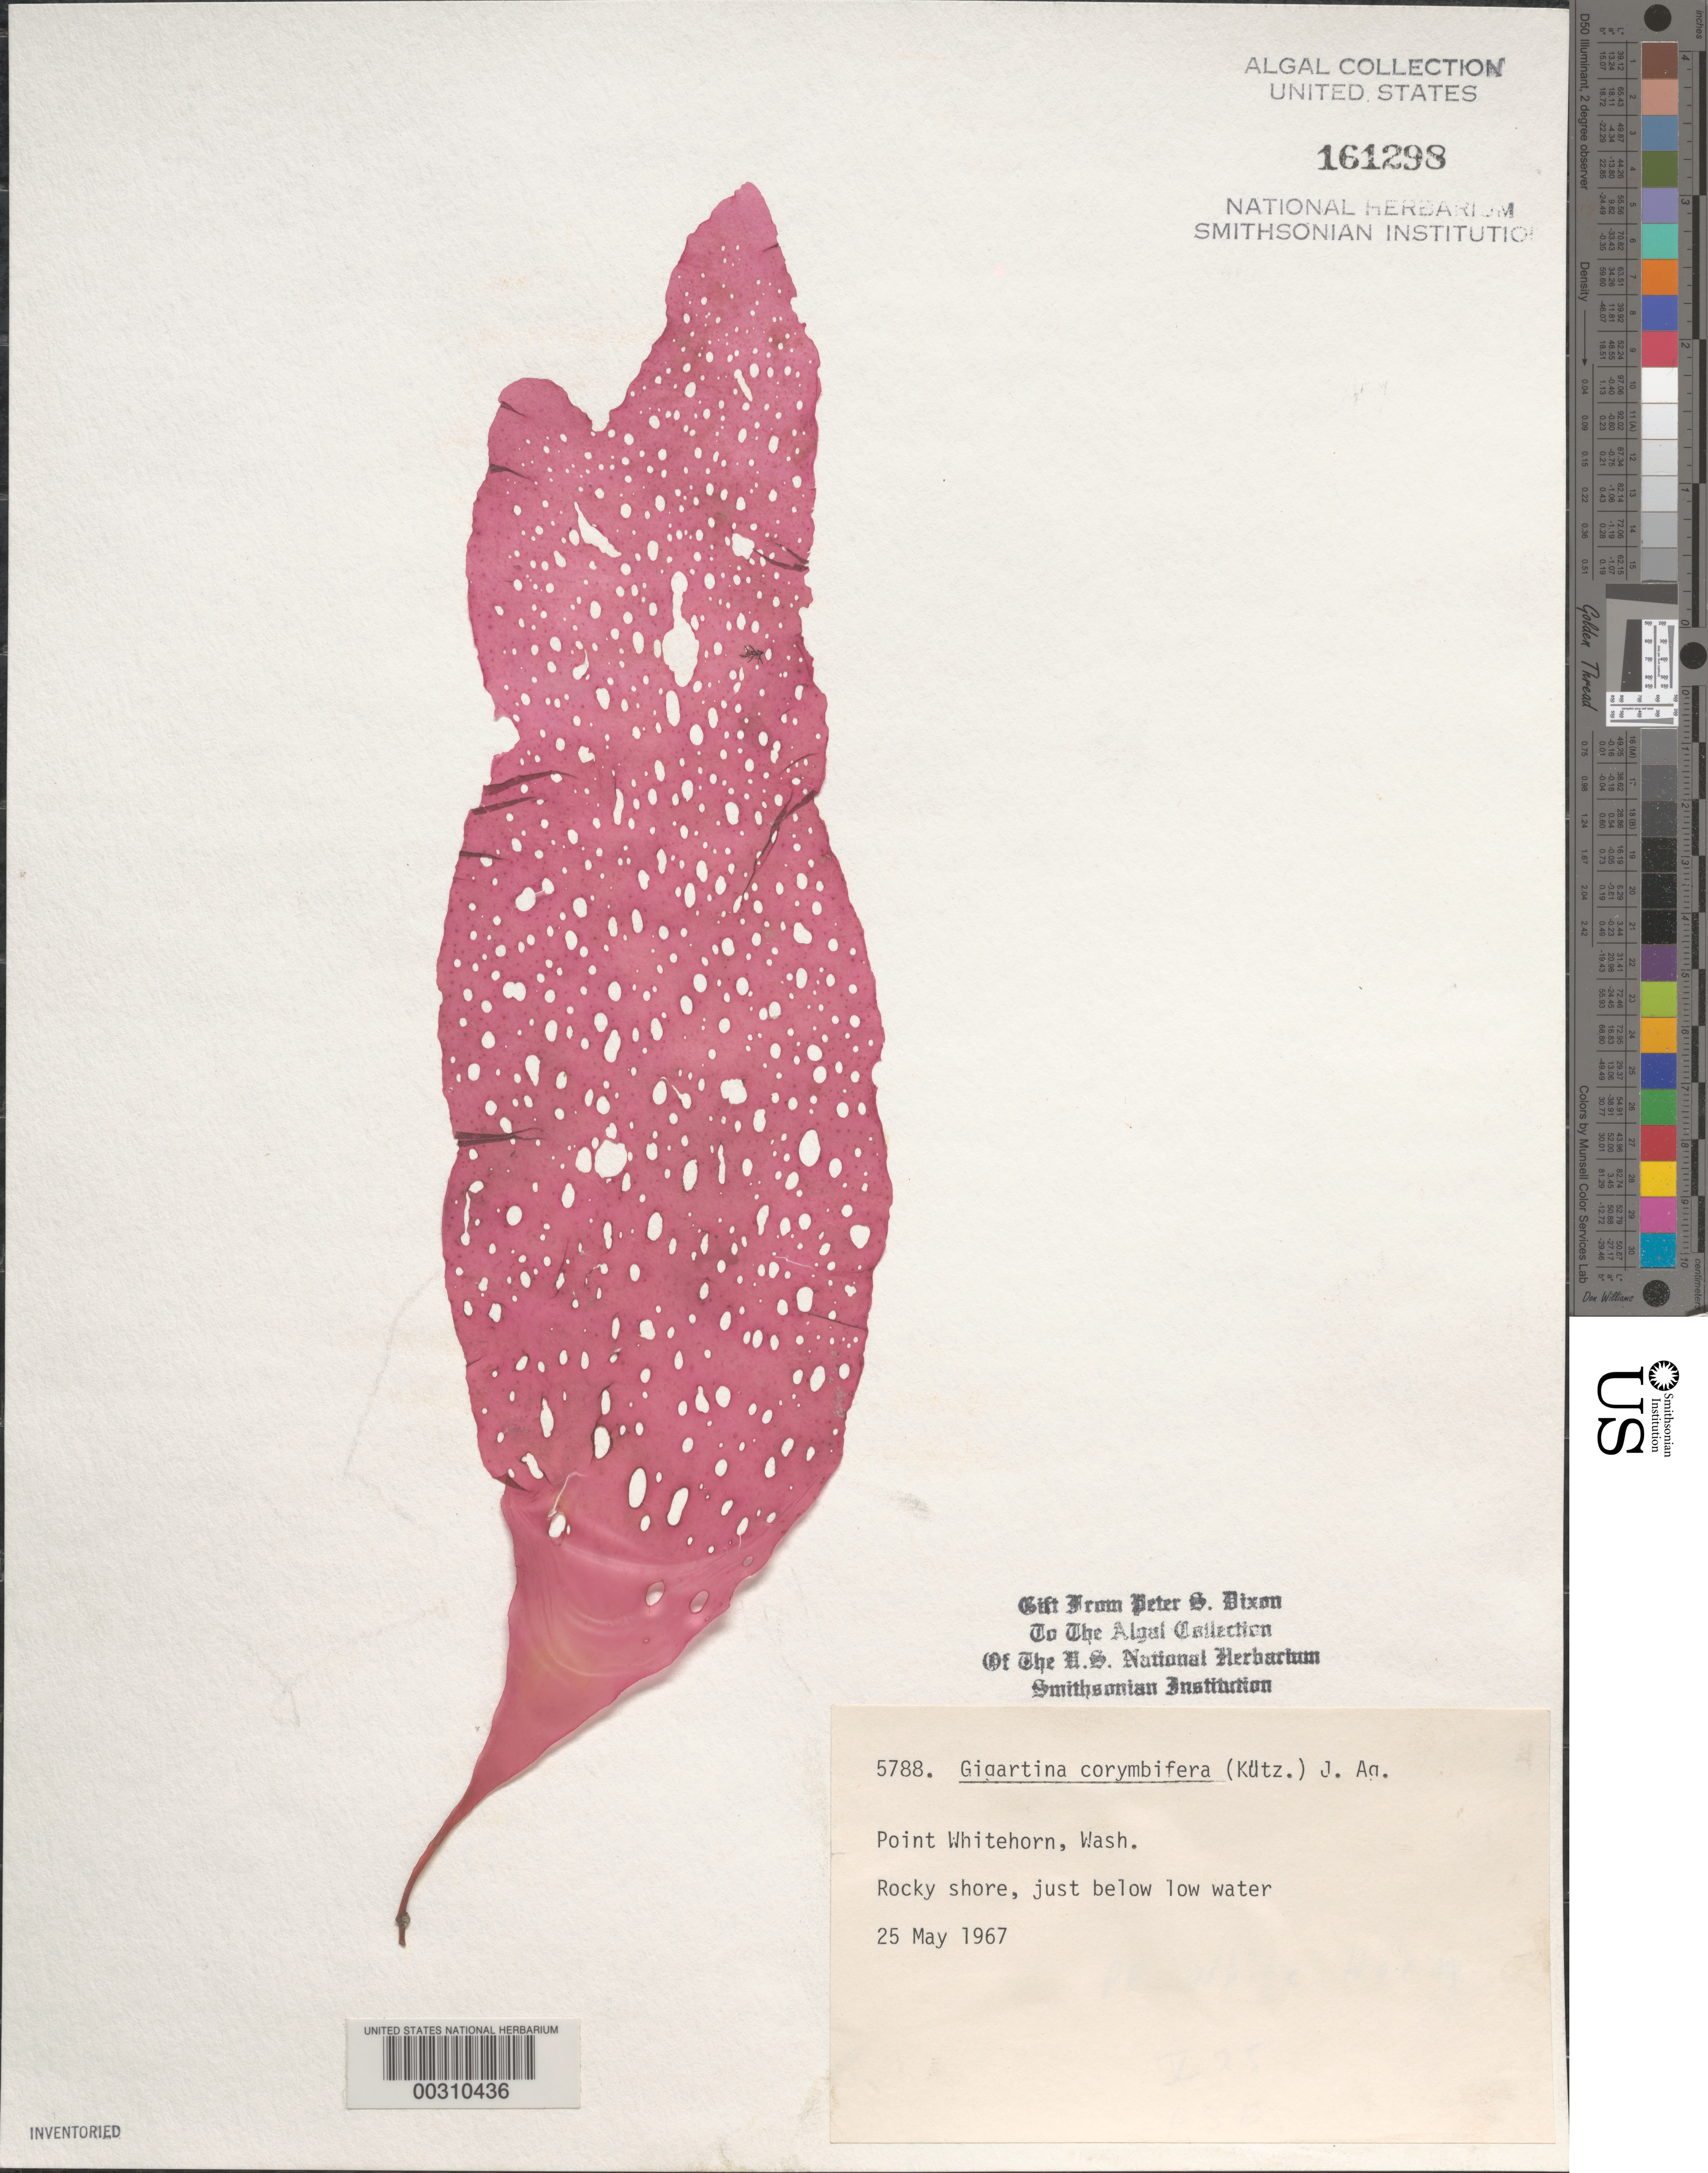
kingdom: Plantae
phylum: Rhodophyta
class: Florideophyceae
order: Gigartinales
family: Gigartinaceae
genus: Chondracanthus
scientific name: Chondracanthus corymbiferus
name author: (Kütz.) Guiry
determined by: Algae name updating Project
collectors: P. S. Dixon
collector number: PSD 5788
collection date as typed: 25 May 1967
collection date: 1967-05-25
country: United States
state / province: Washington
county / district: Whatcom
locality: Point Whitehorn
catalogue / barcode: US 161298